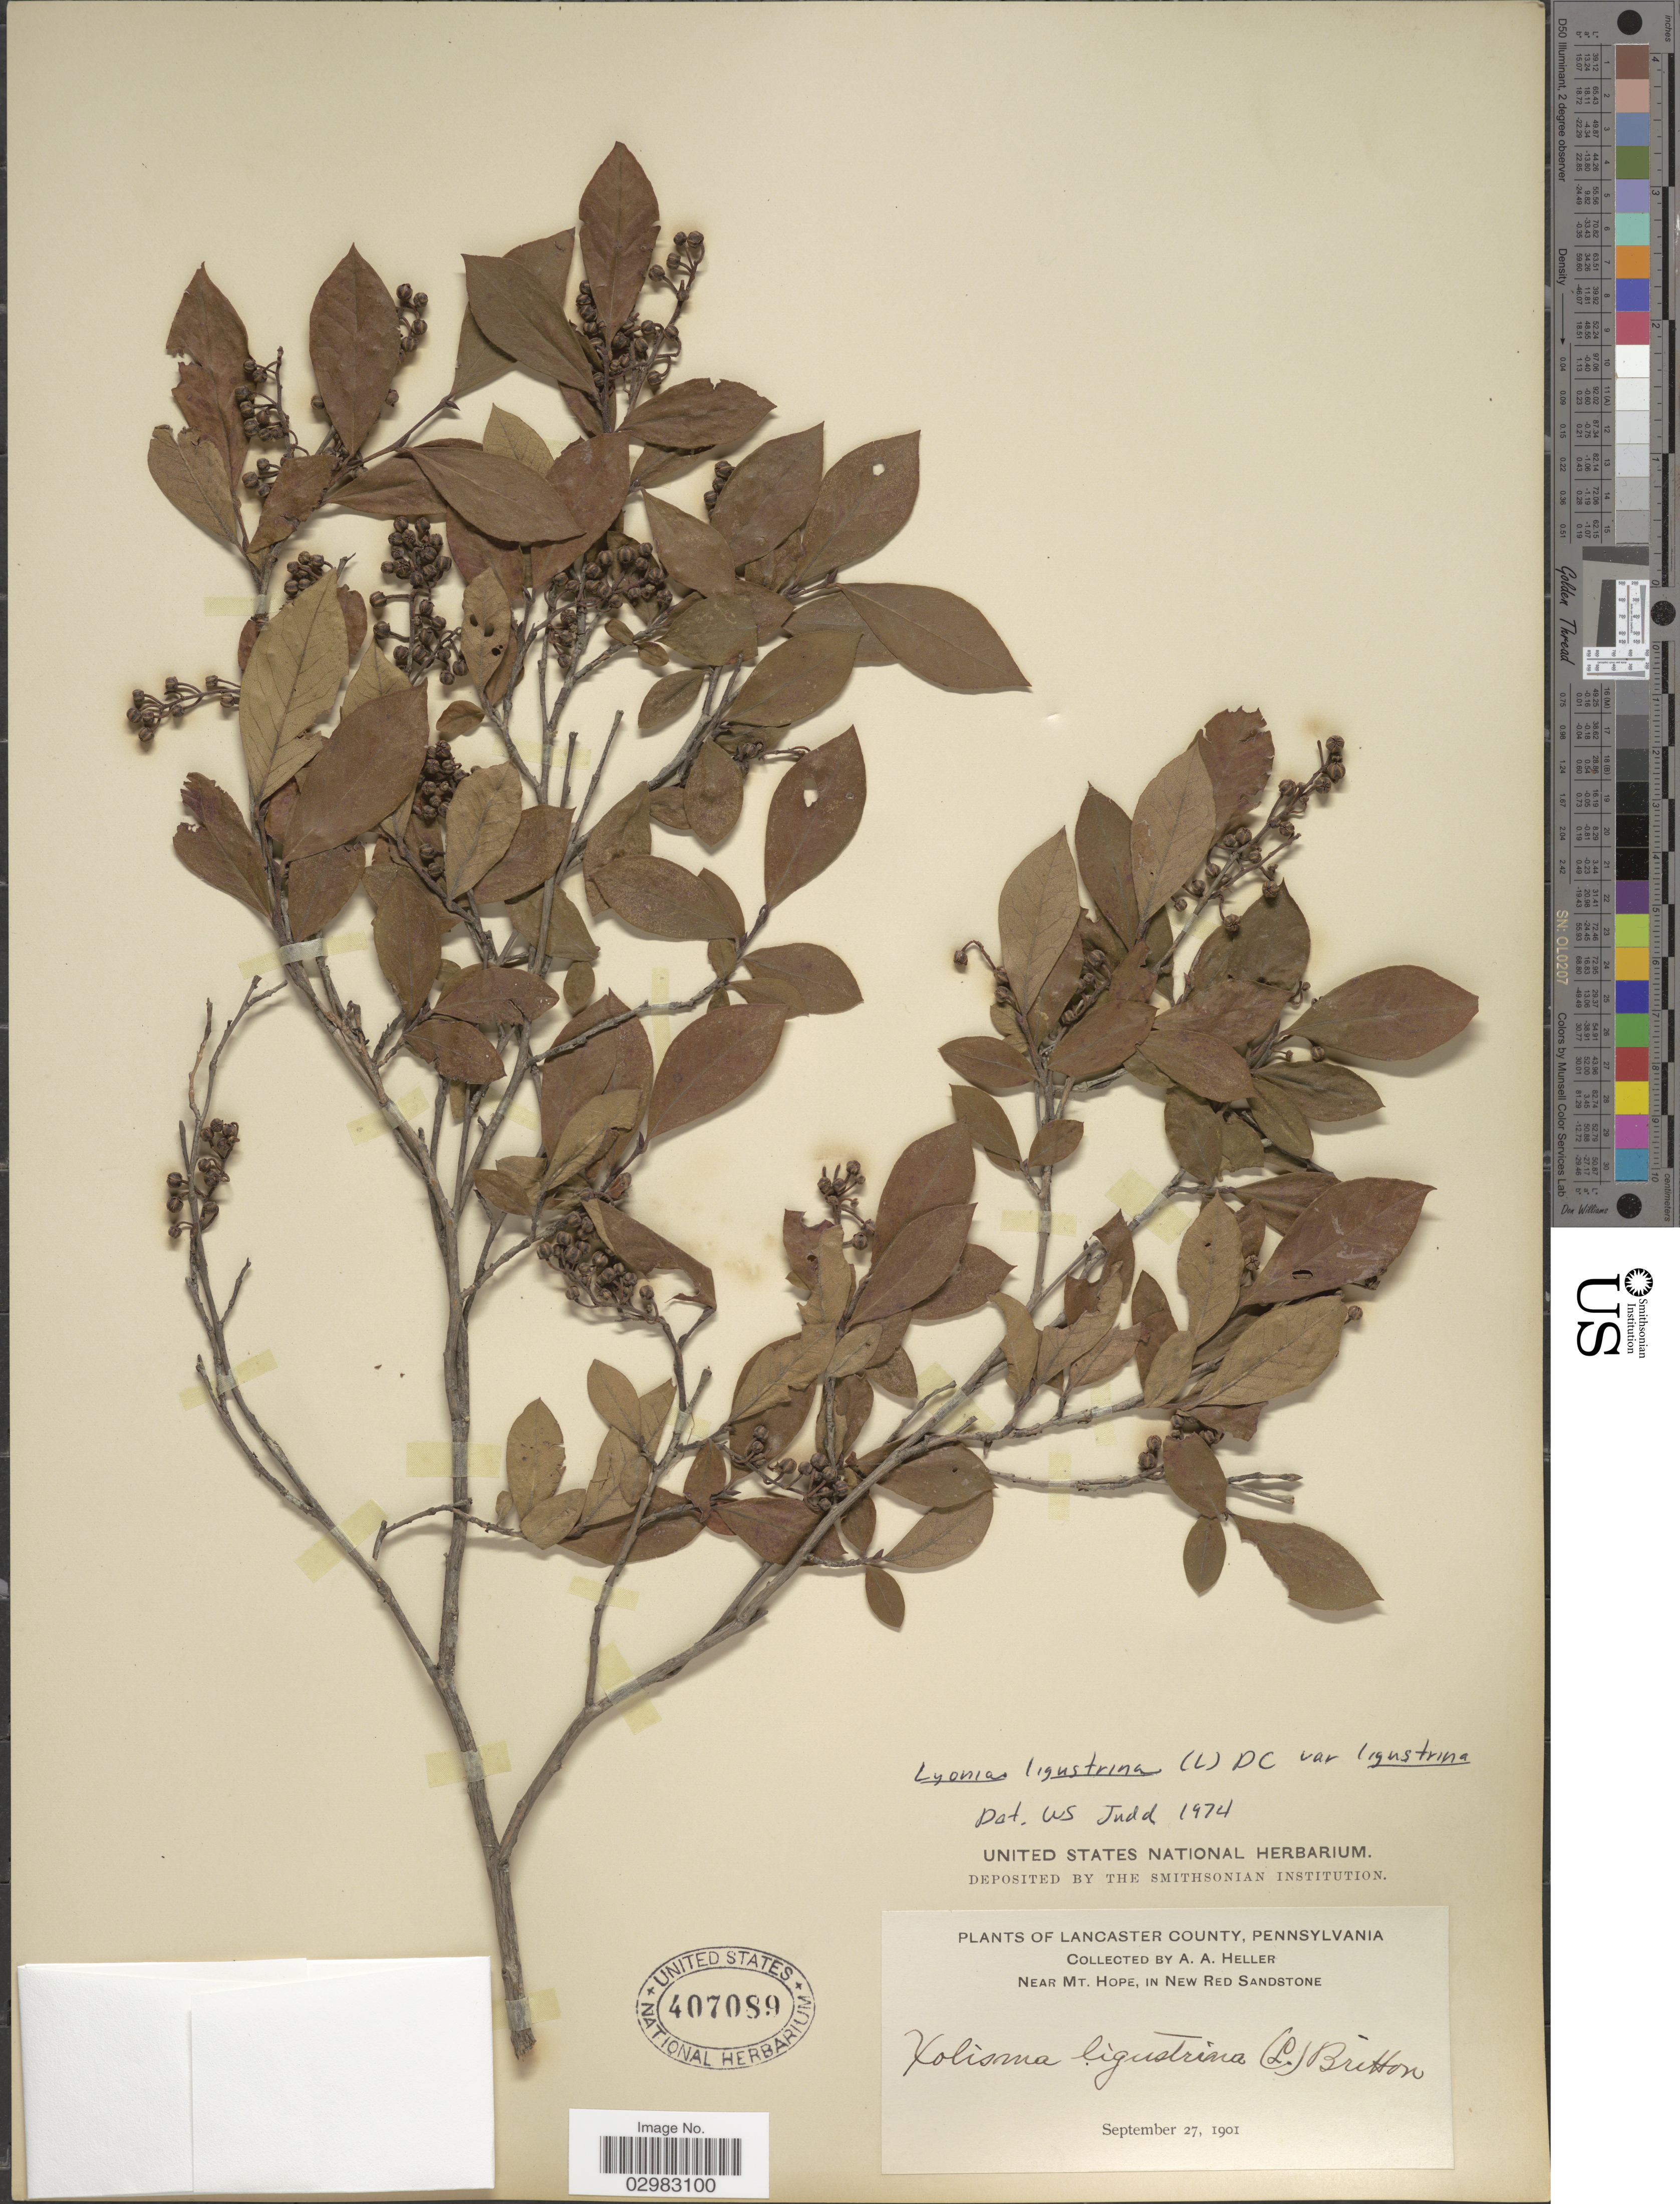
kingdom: Plantae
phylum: Tracheophyta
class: Magnoliopsida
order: Ericales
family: Ericaceae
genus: Lyonia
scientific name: Lyonia ligustrina var. ligustrina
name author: (L.) DC.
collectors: A. A. Heller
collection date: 1901-09-27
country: United States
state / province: Pennsylvania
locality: Lancaster County. Near Mt. Hope, in New Red Sandstone.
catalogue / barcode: US 407089